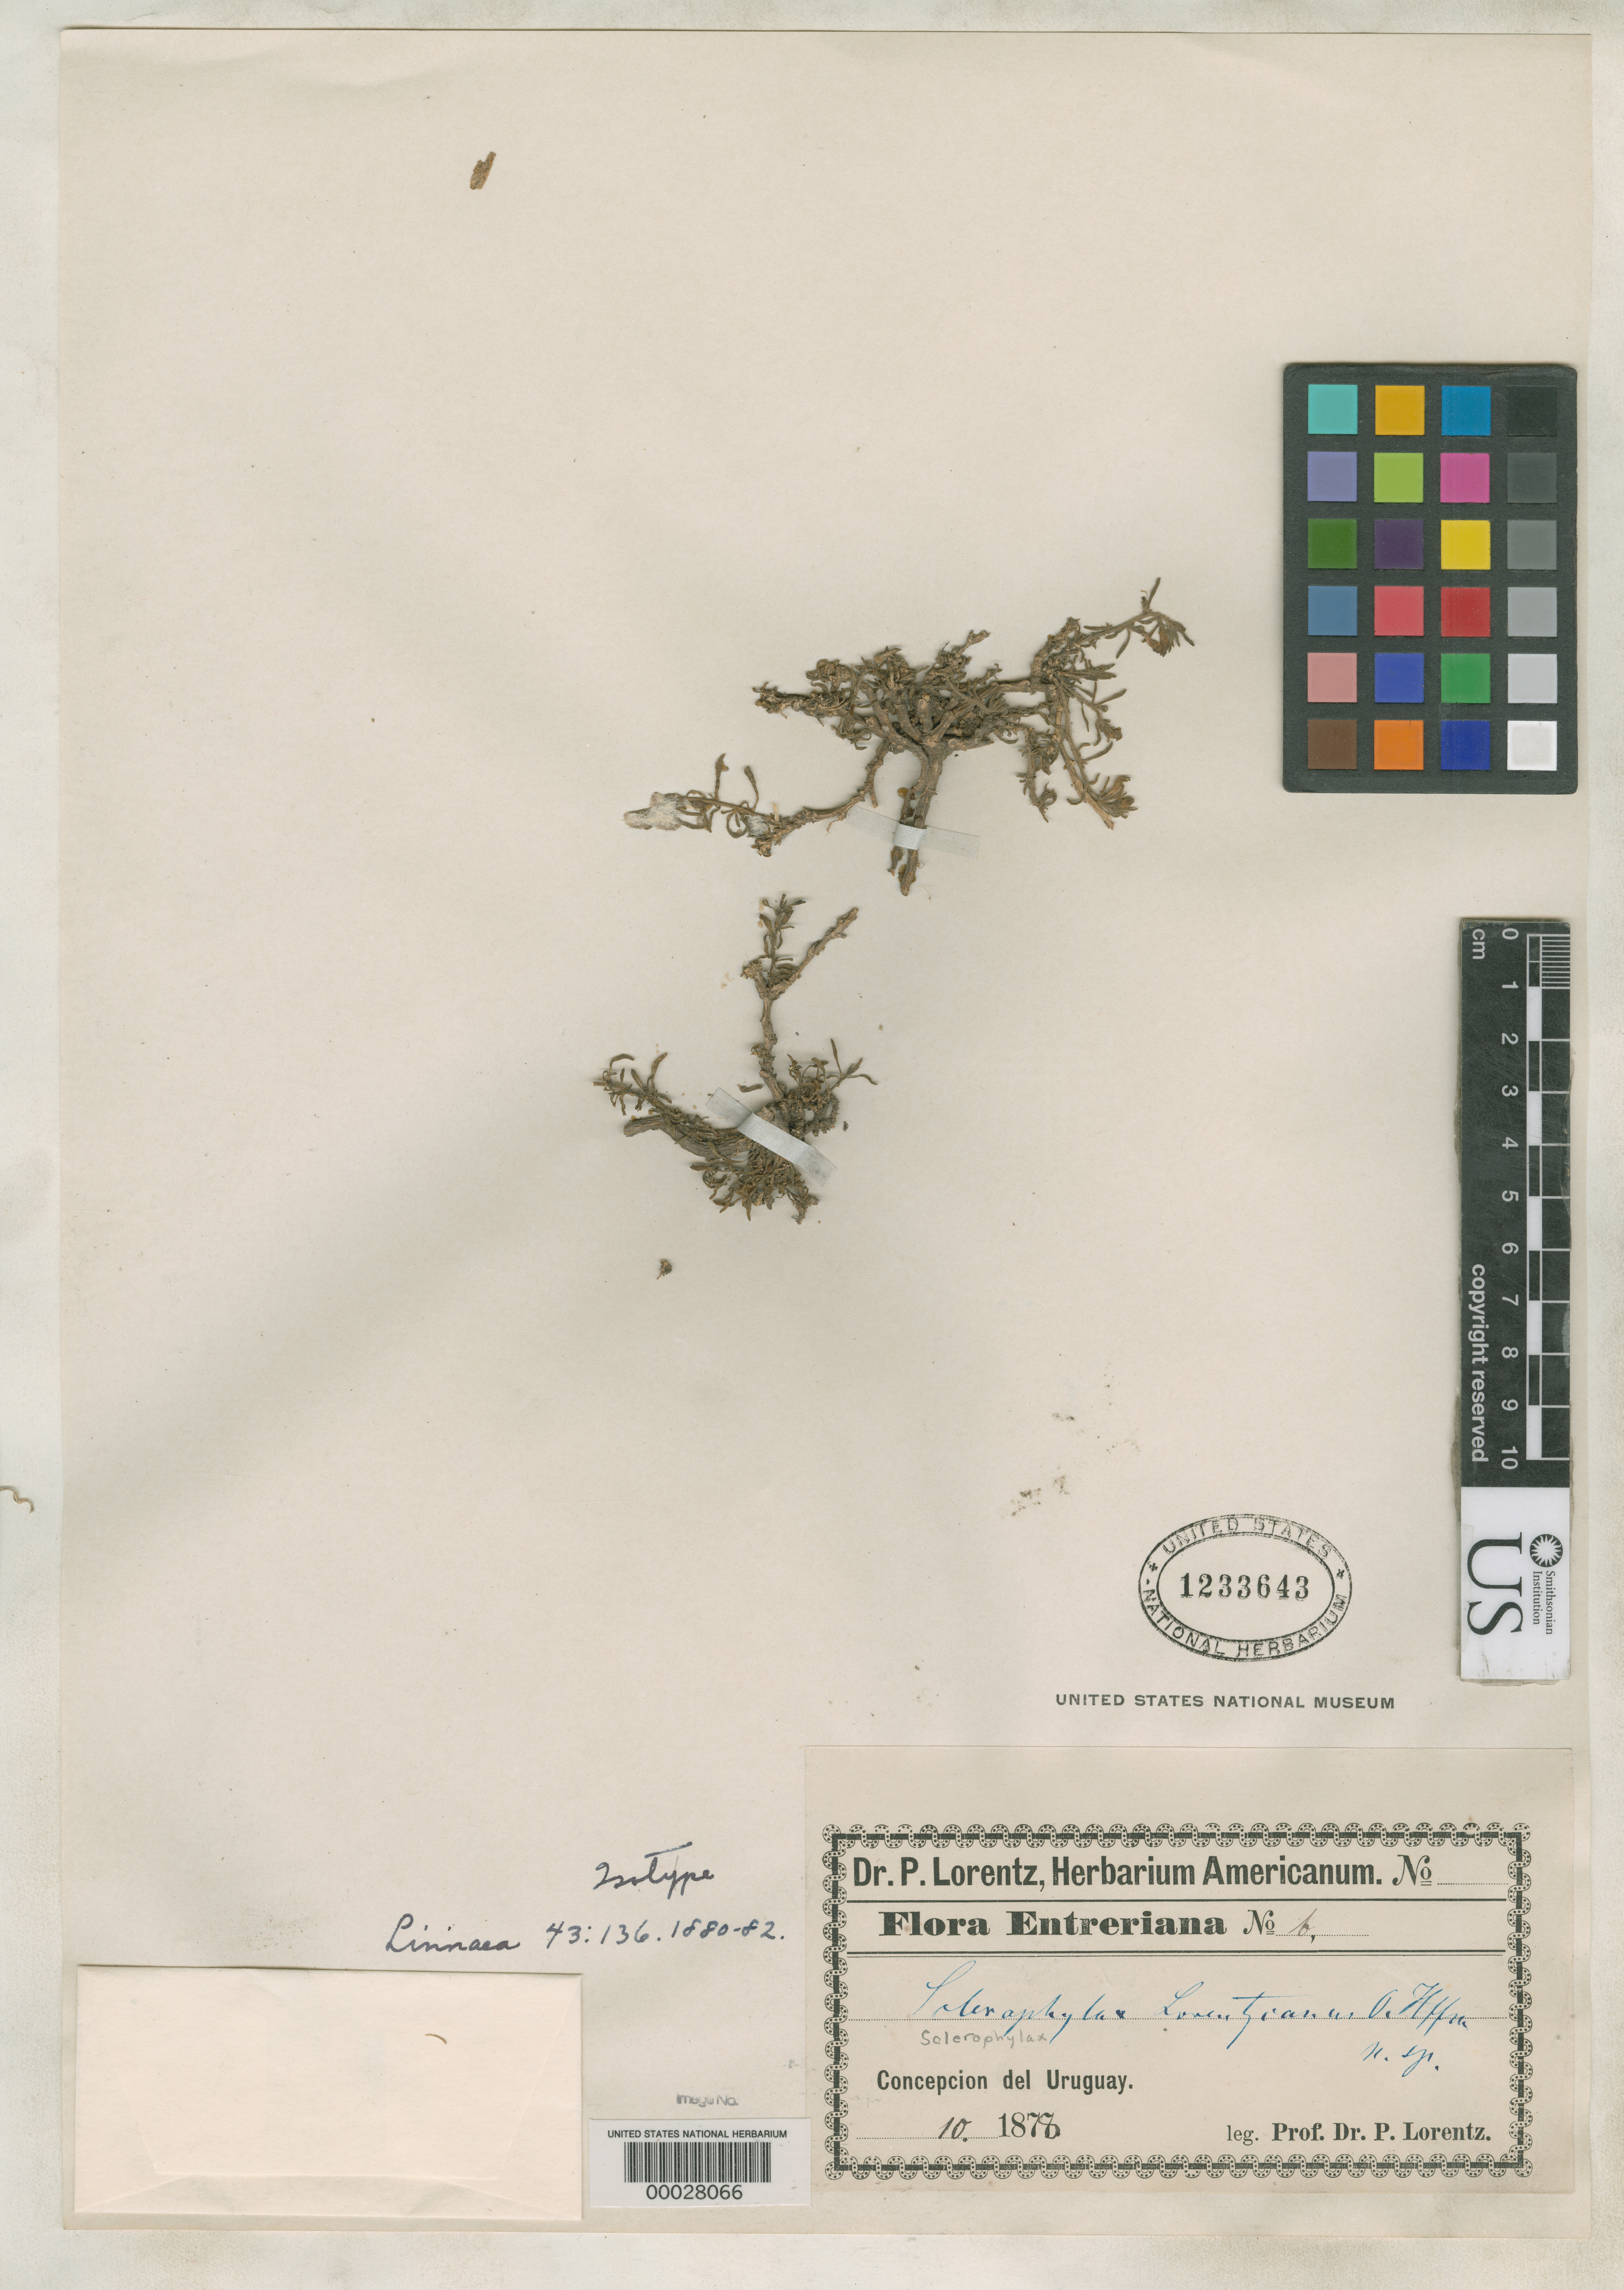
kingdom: Plantae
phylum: Tracheophyta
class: Magnoliopsida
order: Solanales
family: Solanaceae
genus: Sclerophylax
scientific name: Sclerophylax lorentzianus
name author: O. Hoffm.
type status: Type Collection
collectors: P. G. Lorentz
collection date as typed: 1878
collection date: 1878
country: Uruguay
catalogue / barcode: US 1233643